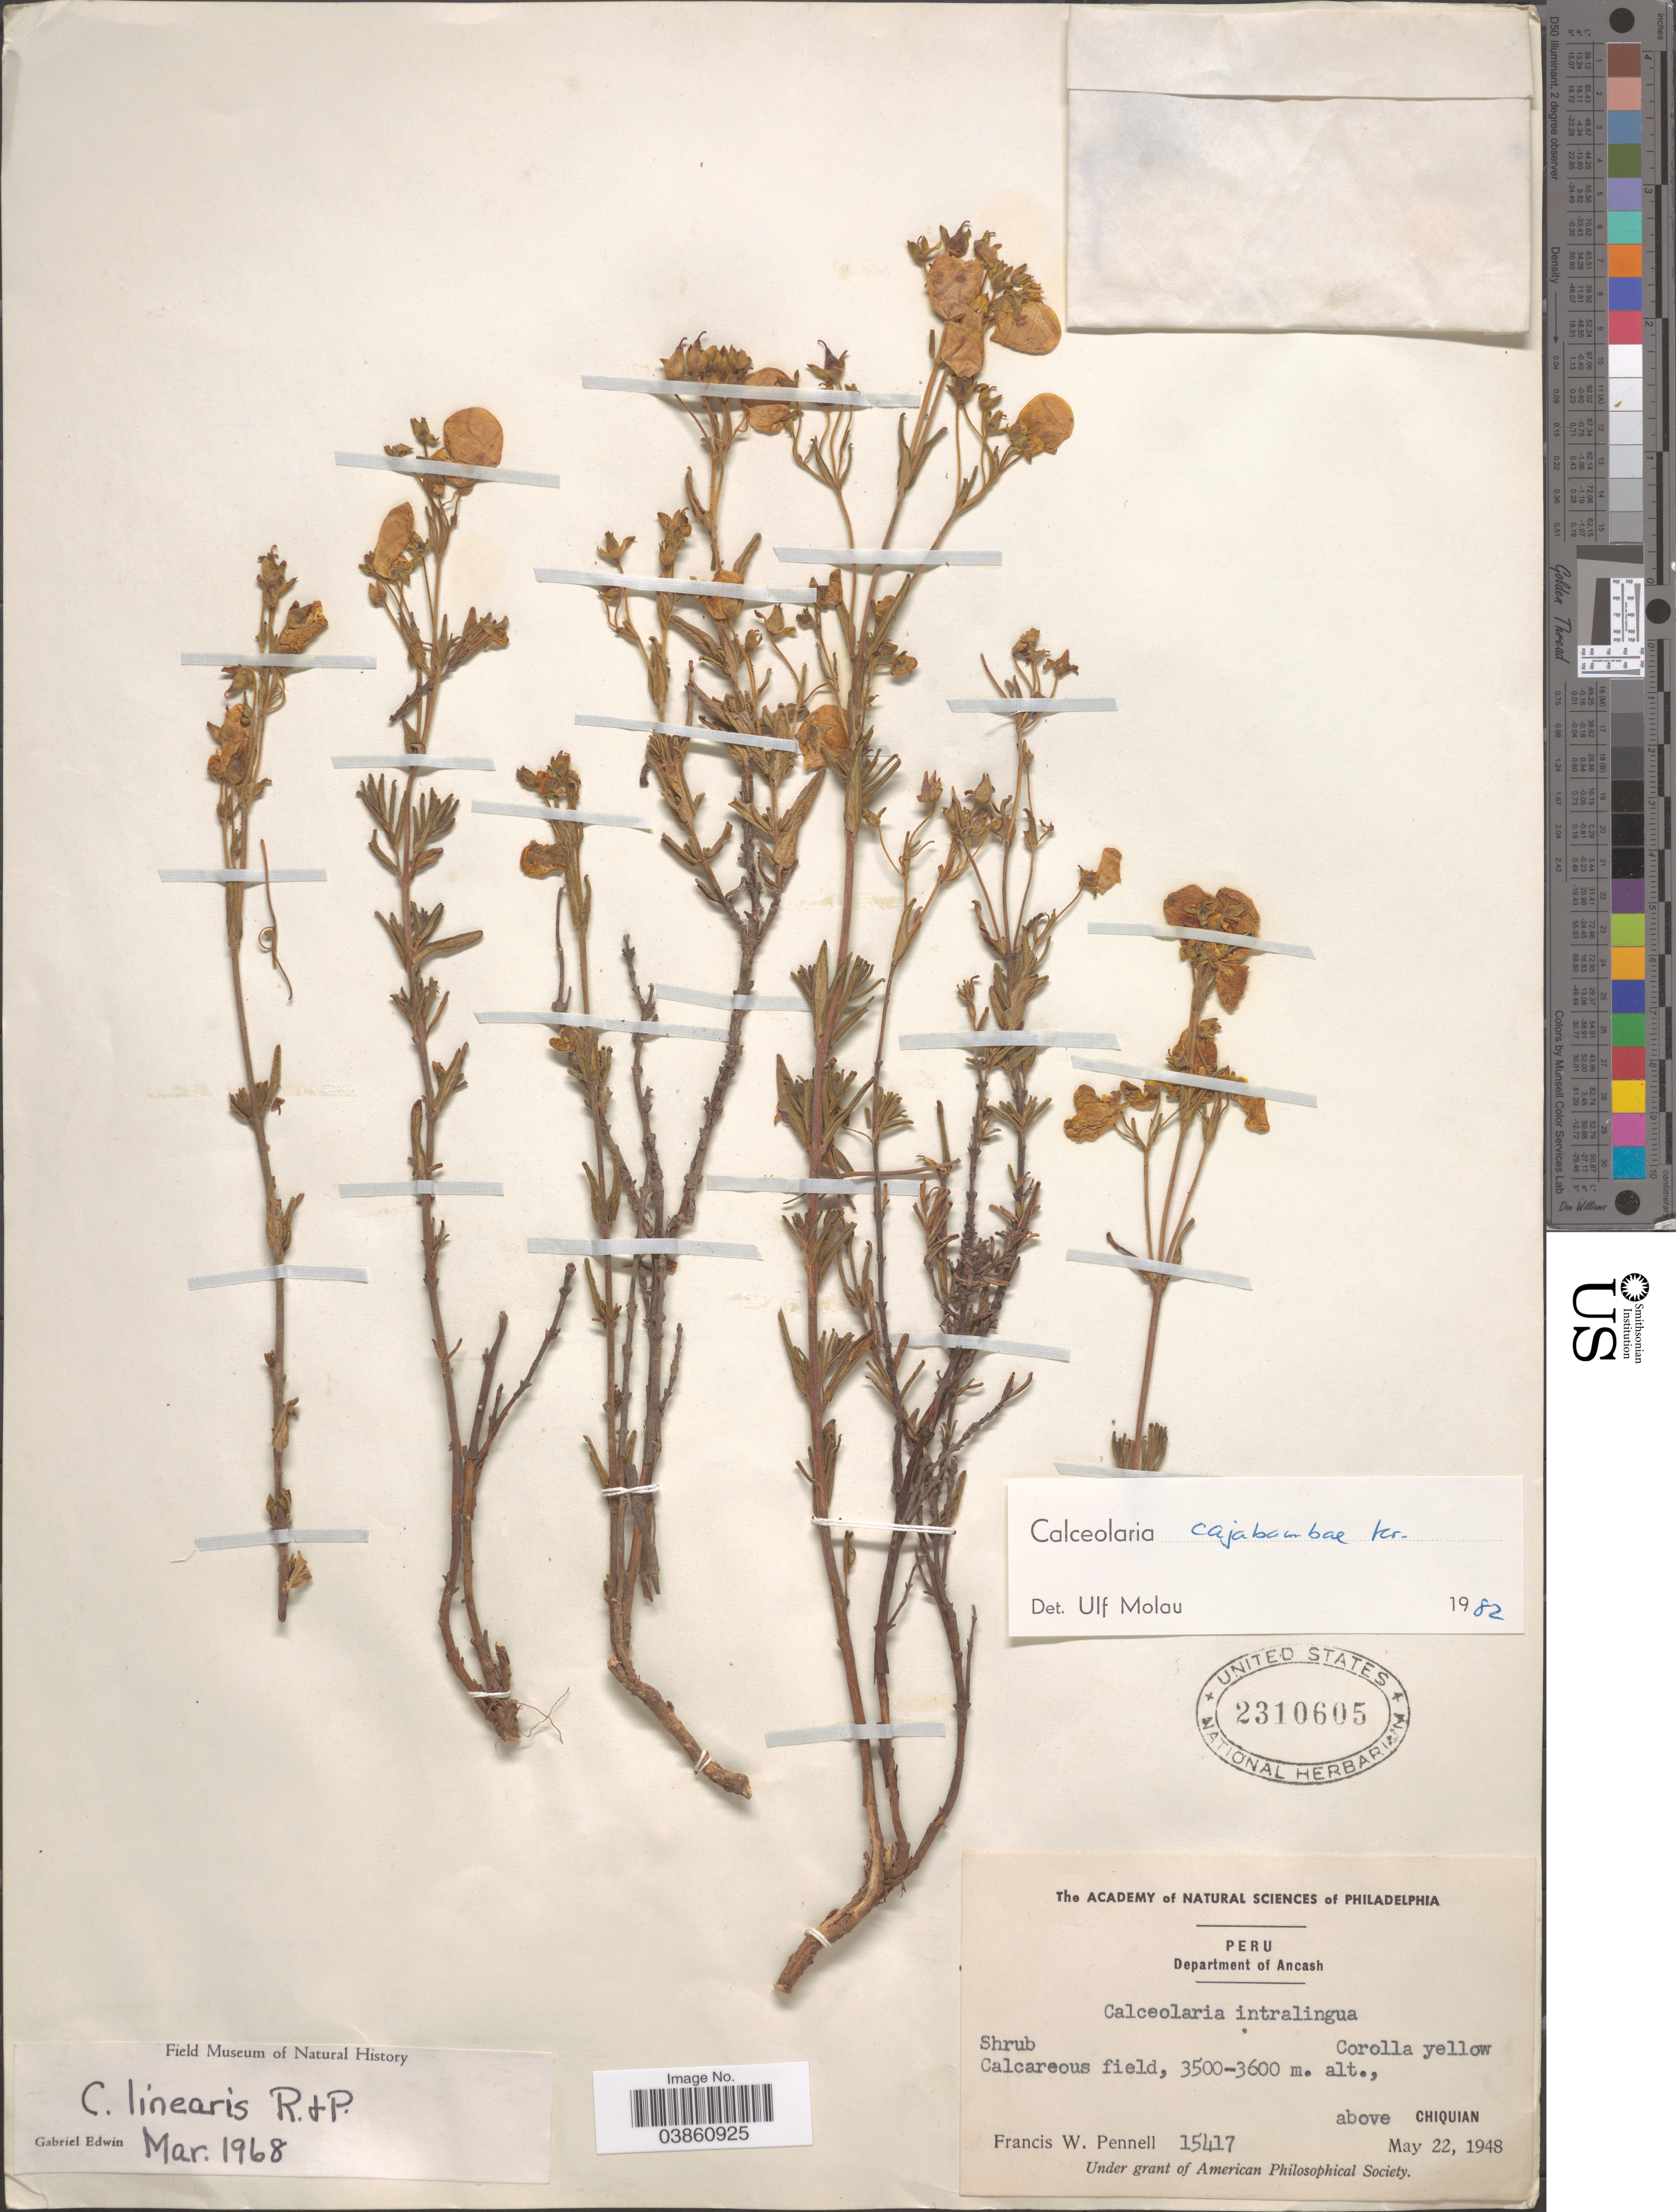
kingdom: Plantae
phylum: Tracheophyta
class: Magnoliopsida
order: Lamiales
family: Calceolariaceae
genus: Calceolaria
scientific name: Calceolaria cajabambae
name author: Kraenzl.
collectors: F. W. Pennell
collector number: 15417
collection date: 1948-05-22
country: Peru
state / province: Ancash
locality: Department of Ancash. Above Chiquian.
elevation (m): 3500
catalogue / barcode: US 2310605